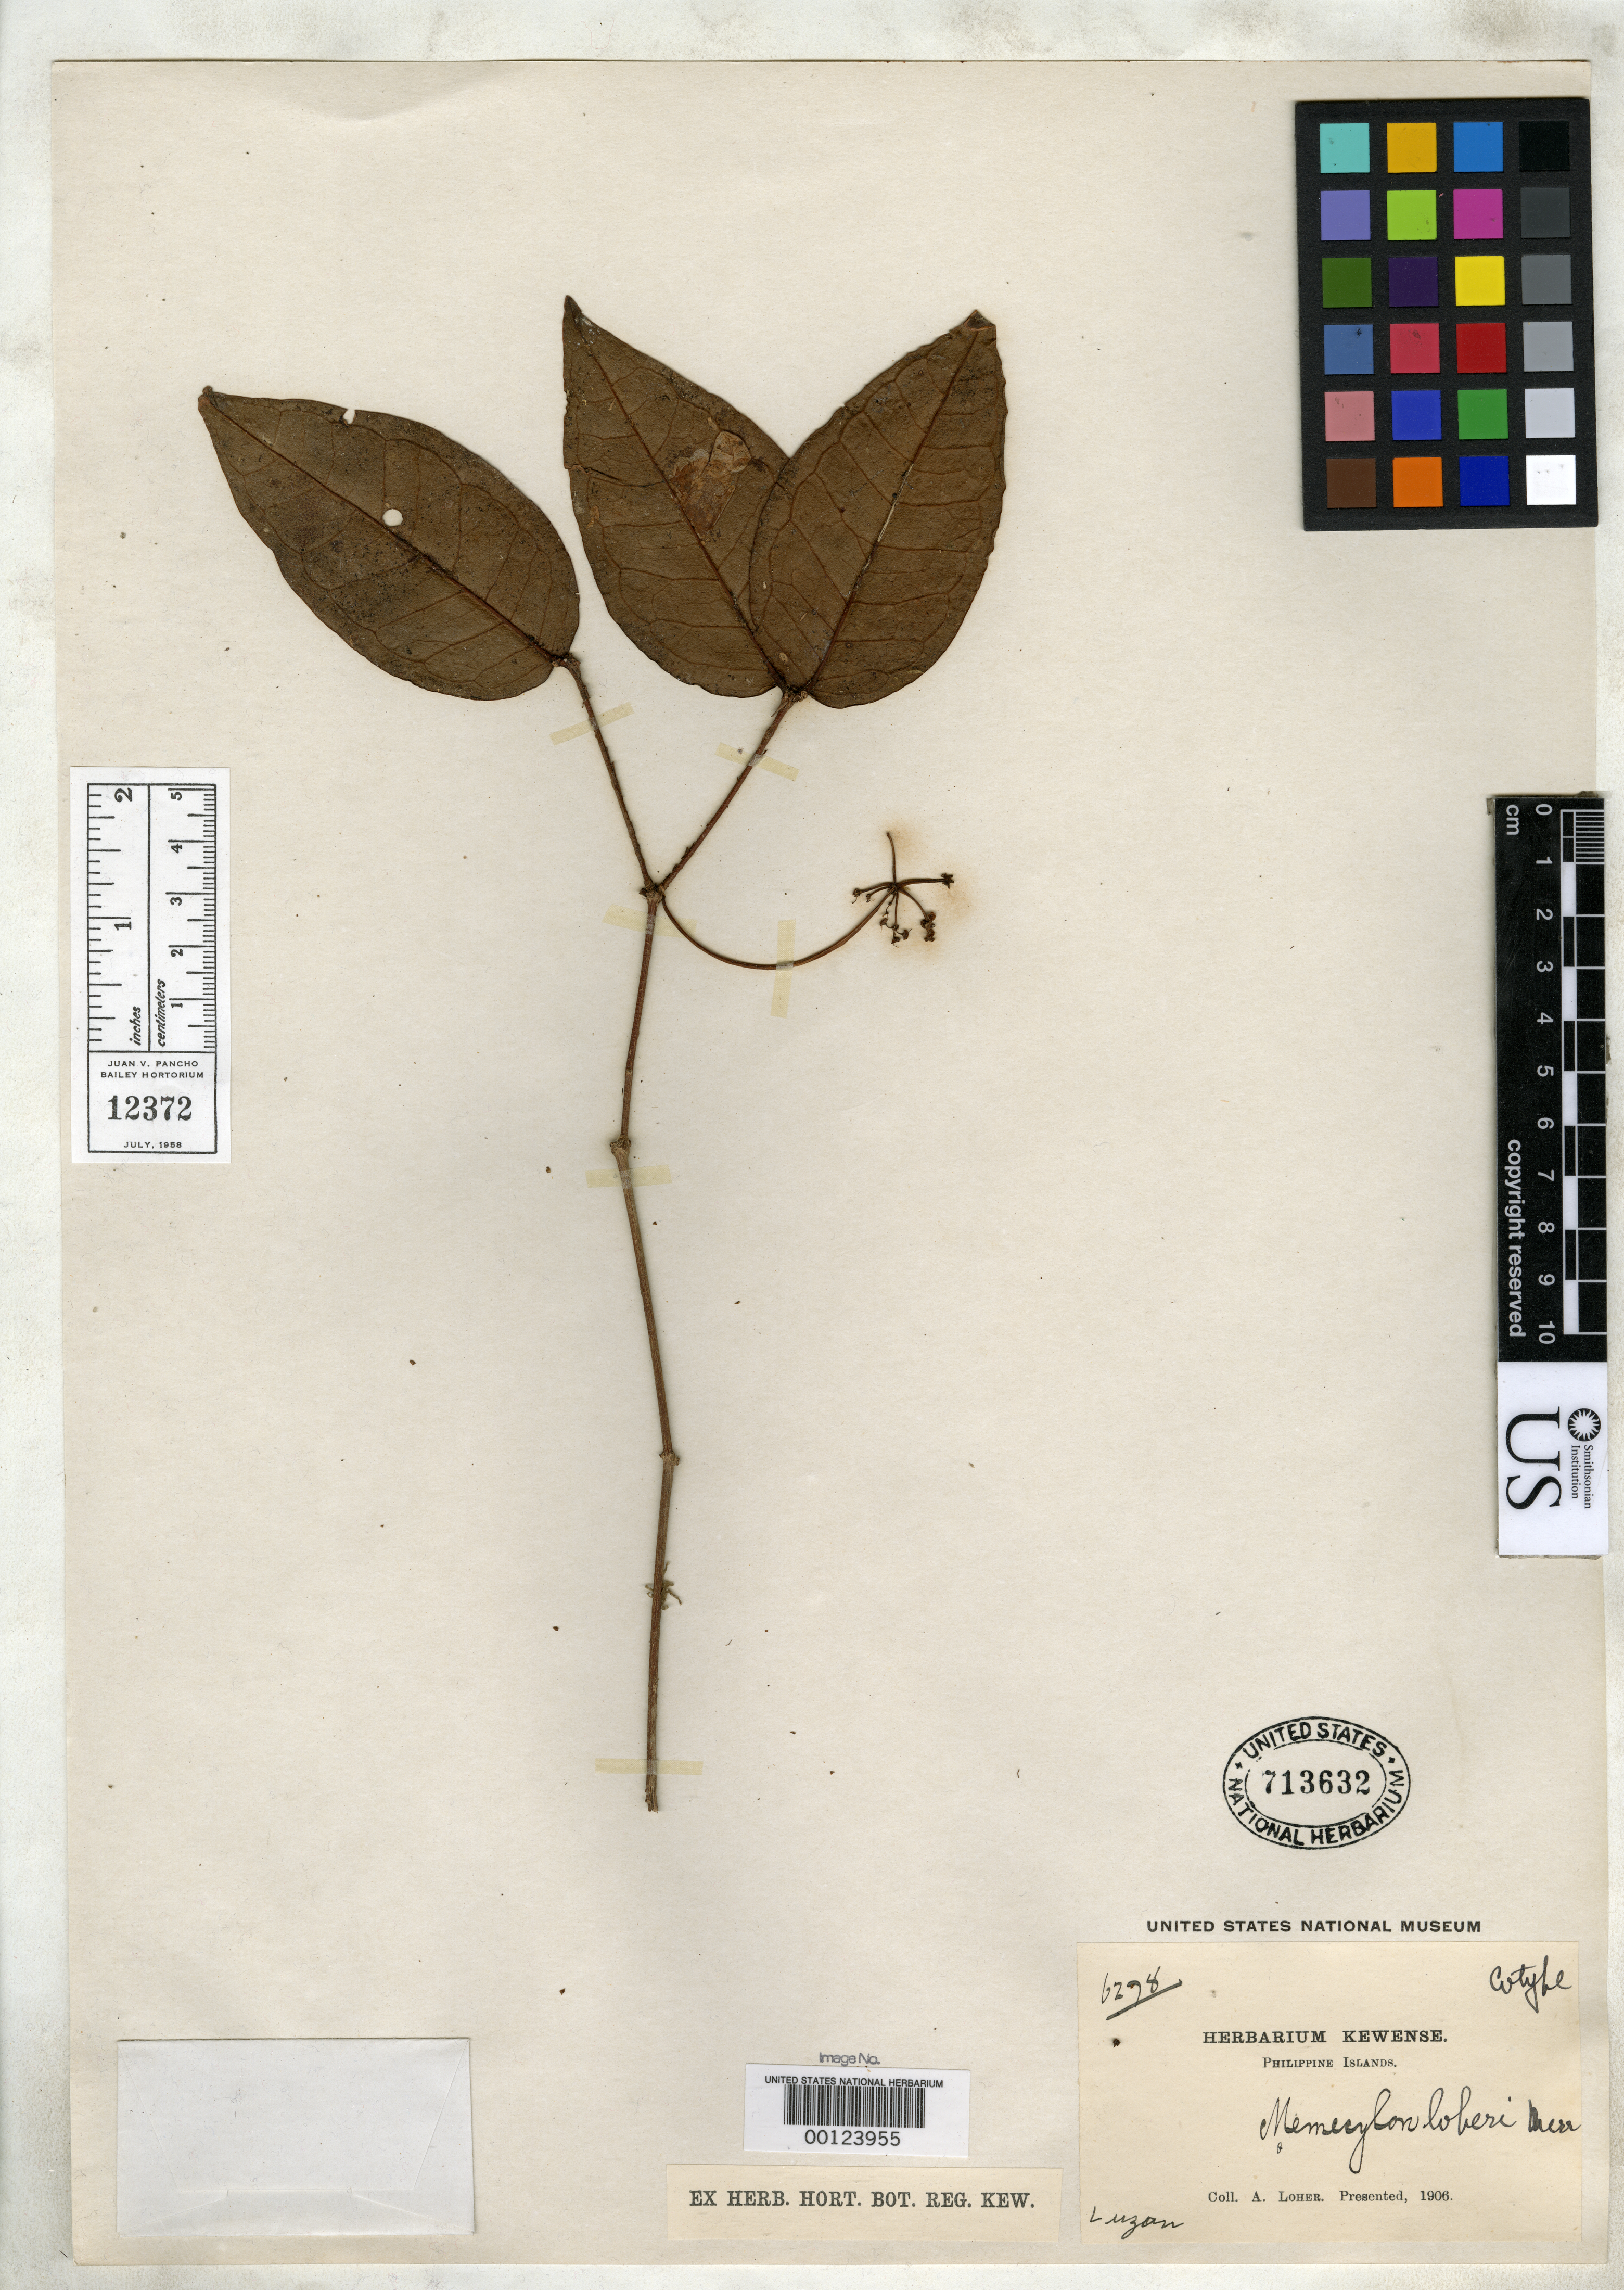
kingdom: Plantae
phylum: Tracheophyta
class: Magnoliopsida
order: Myrtales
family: Melastomataceae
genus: Memecylon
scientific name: Memecylon loheri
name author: Merr.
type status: Isotype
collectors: A. Loher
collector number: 6278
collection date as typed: Aug 1905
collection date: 1905-08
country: Philippines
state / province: Calabarzon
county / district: Rizal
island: Luzon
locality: Oriud.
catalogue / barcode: US 713632